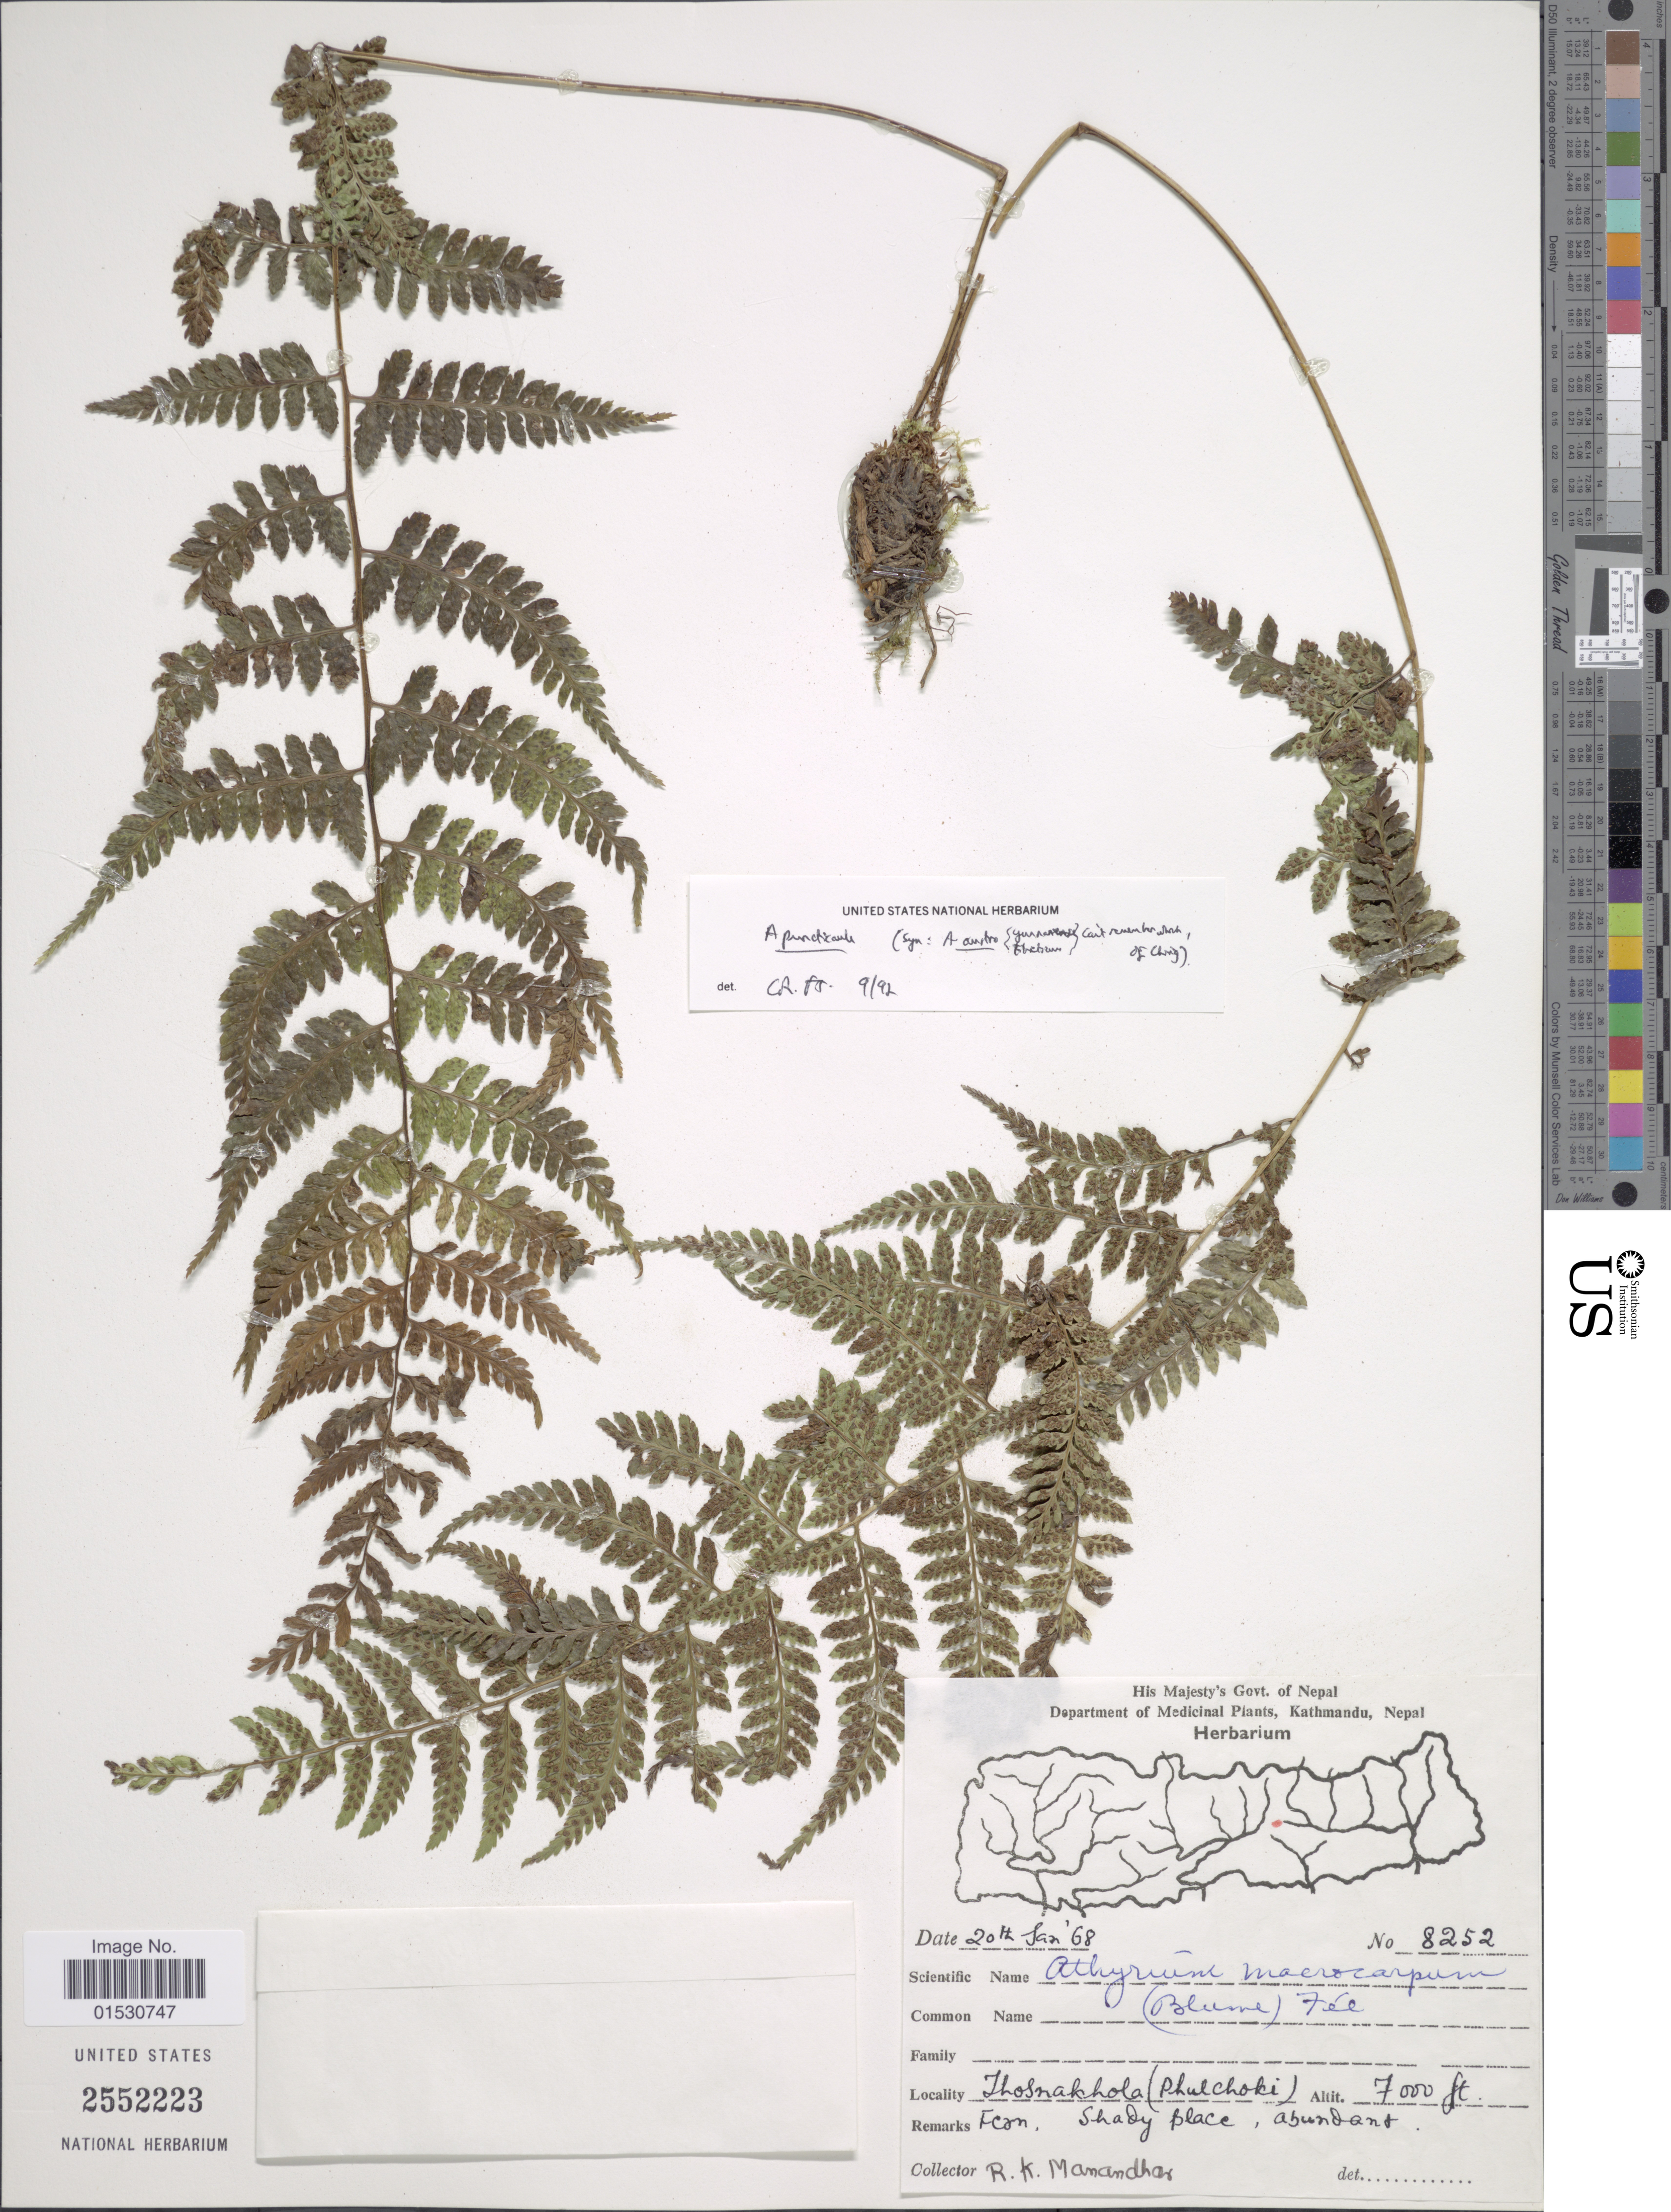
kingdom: Plantae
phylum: Tracheophyta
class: Polypodiopsida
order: Polypodiales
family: Athyriaceae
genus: Athyrium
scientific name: Athyrium macrocarpon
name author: Bedd.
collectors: R. Manandhar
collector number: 8252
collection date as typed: Transcribed d/m/y: 20/1/68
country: Nepal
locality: Jhosnakhola (Phulchoki) [interpreted]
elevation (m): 2134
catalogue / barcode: US 2552223